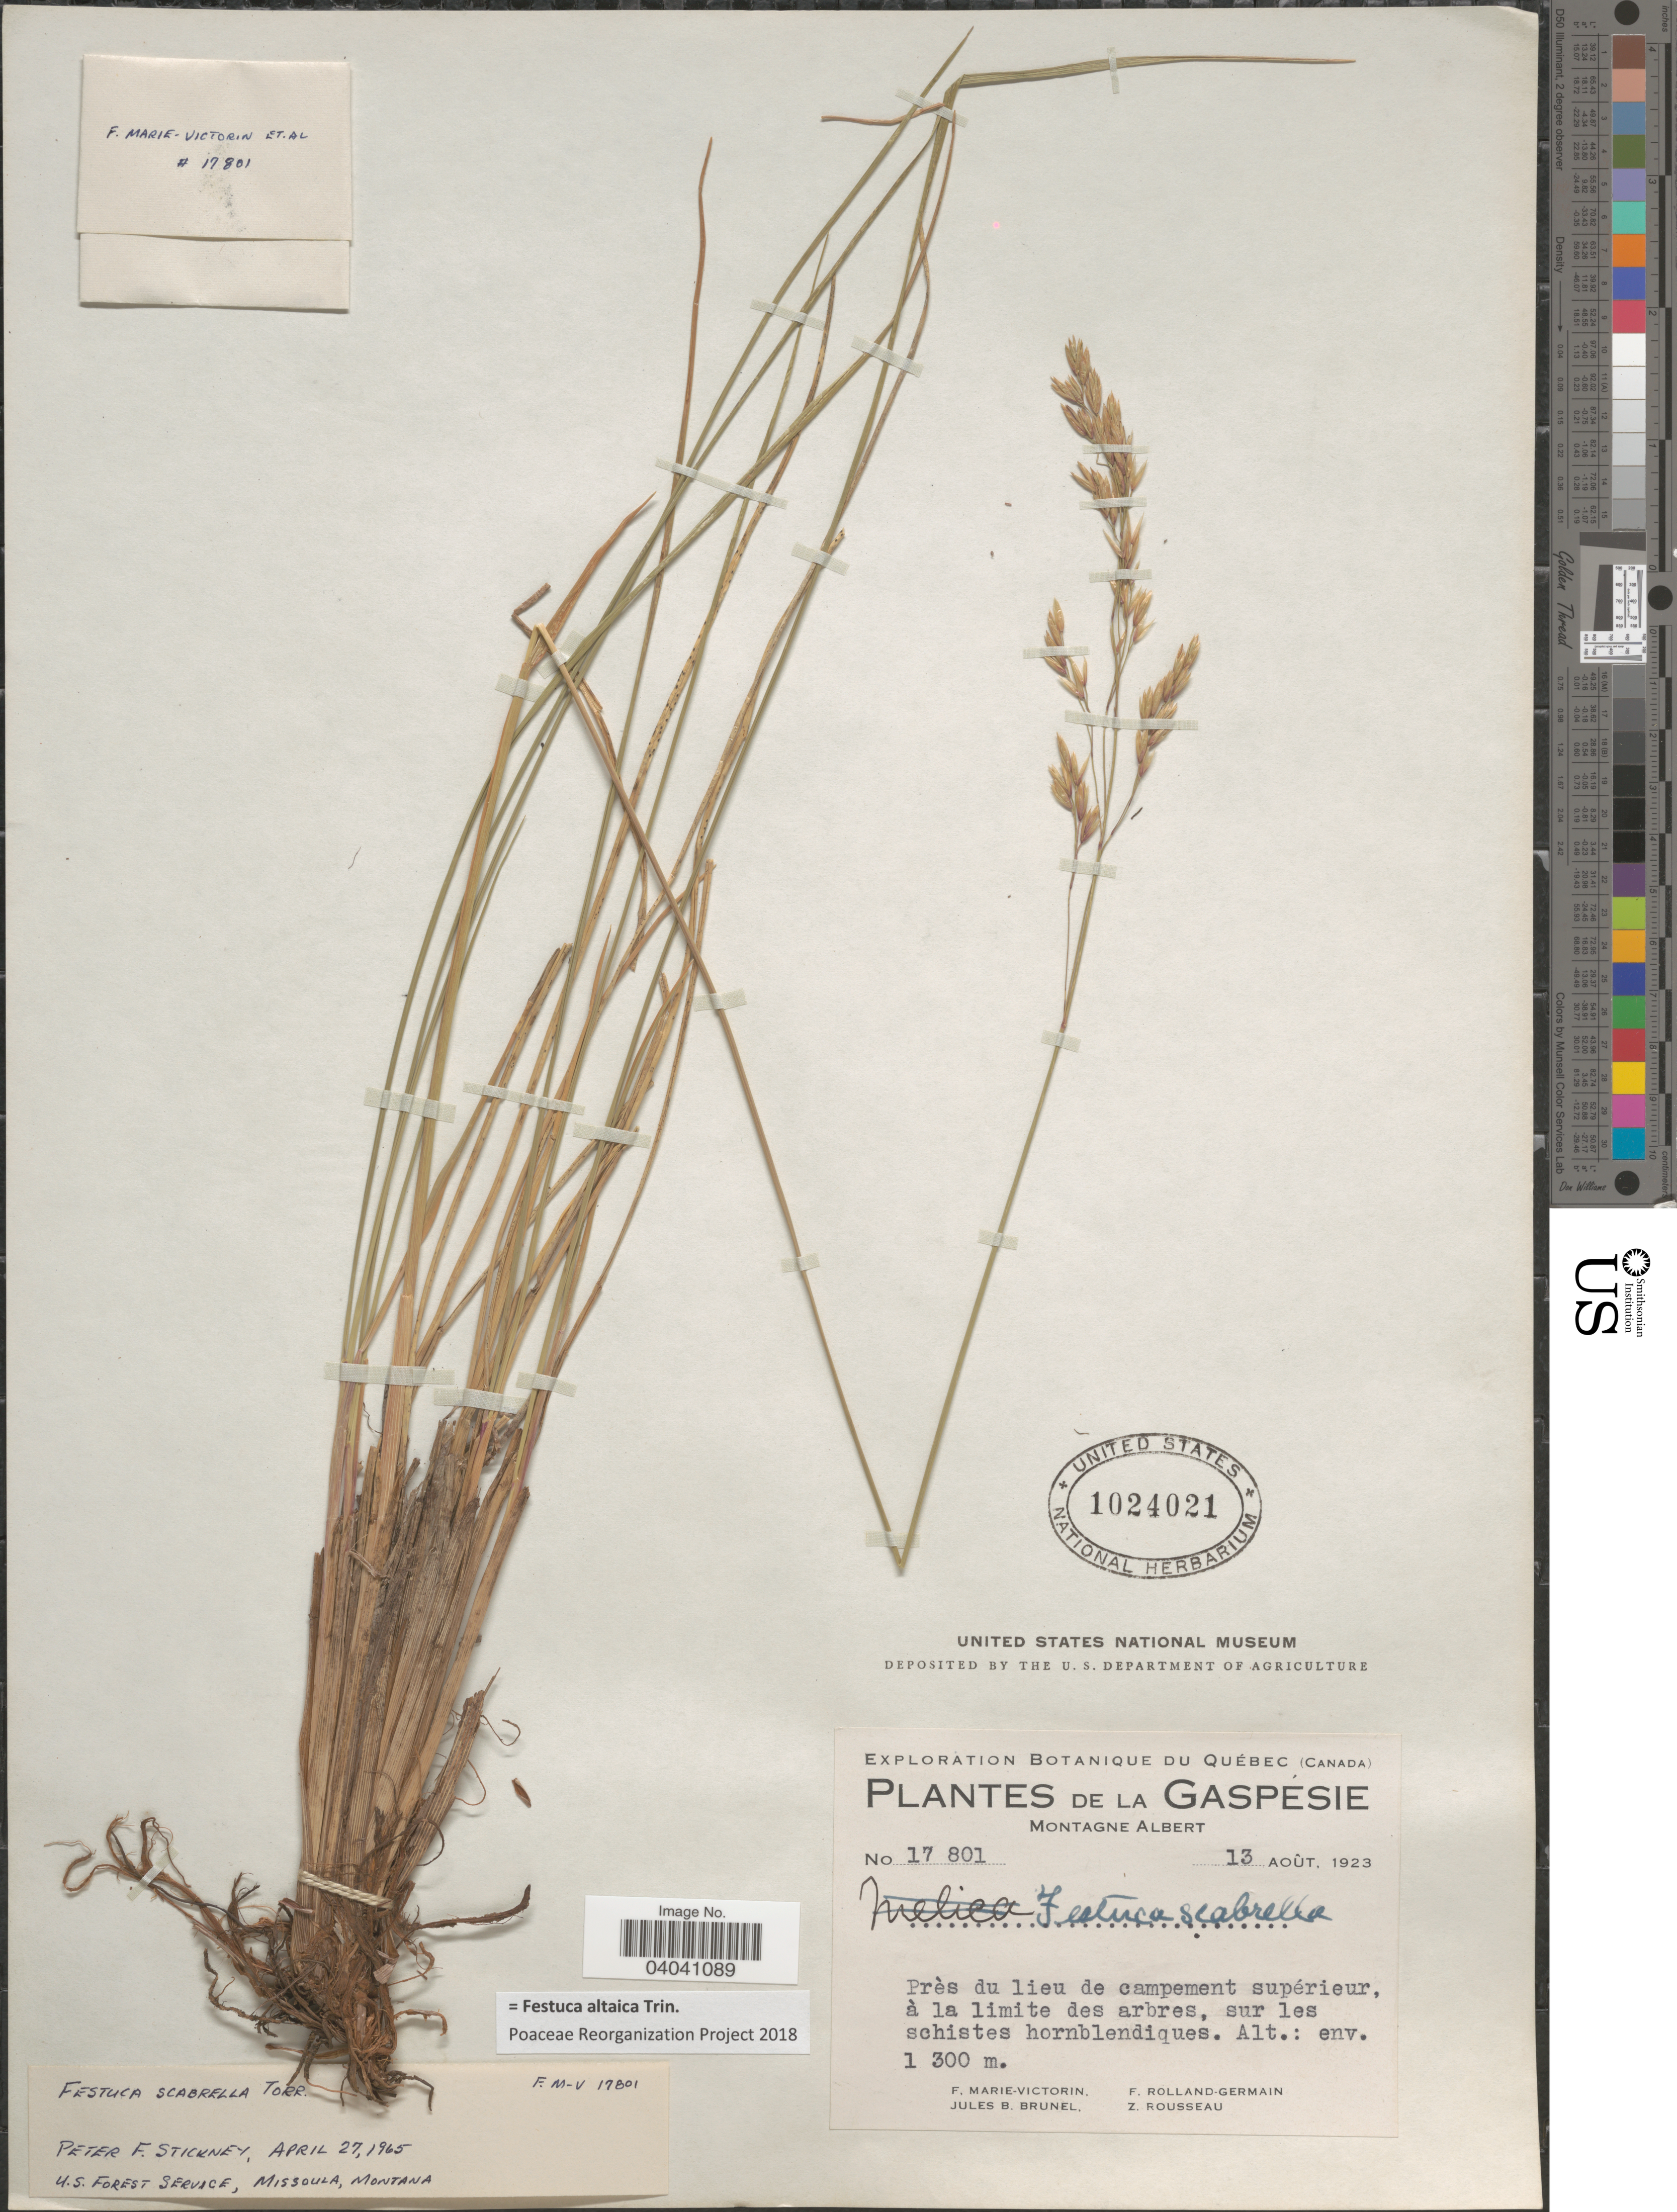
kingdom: Plantae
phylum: Tracheophyta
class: Liliopsida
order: Poales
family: Poaceae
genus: Festuca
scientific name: Festuca altaica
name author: Trin.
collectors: F. Marie-Victorin, Rolland-Germain, J. Brunel & Z. Rousseau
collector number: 17801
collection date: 1923-08-13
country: Canada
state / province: Quebec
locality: La Gaspésie. Montagne Albert. Près du lieu de campement supérieur, à la limite des arbres, sur les schistes hornblendiques.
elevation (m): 1300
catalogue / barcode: US 1024021